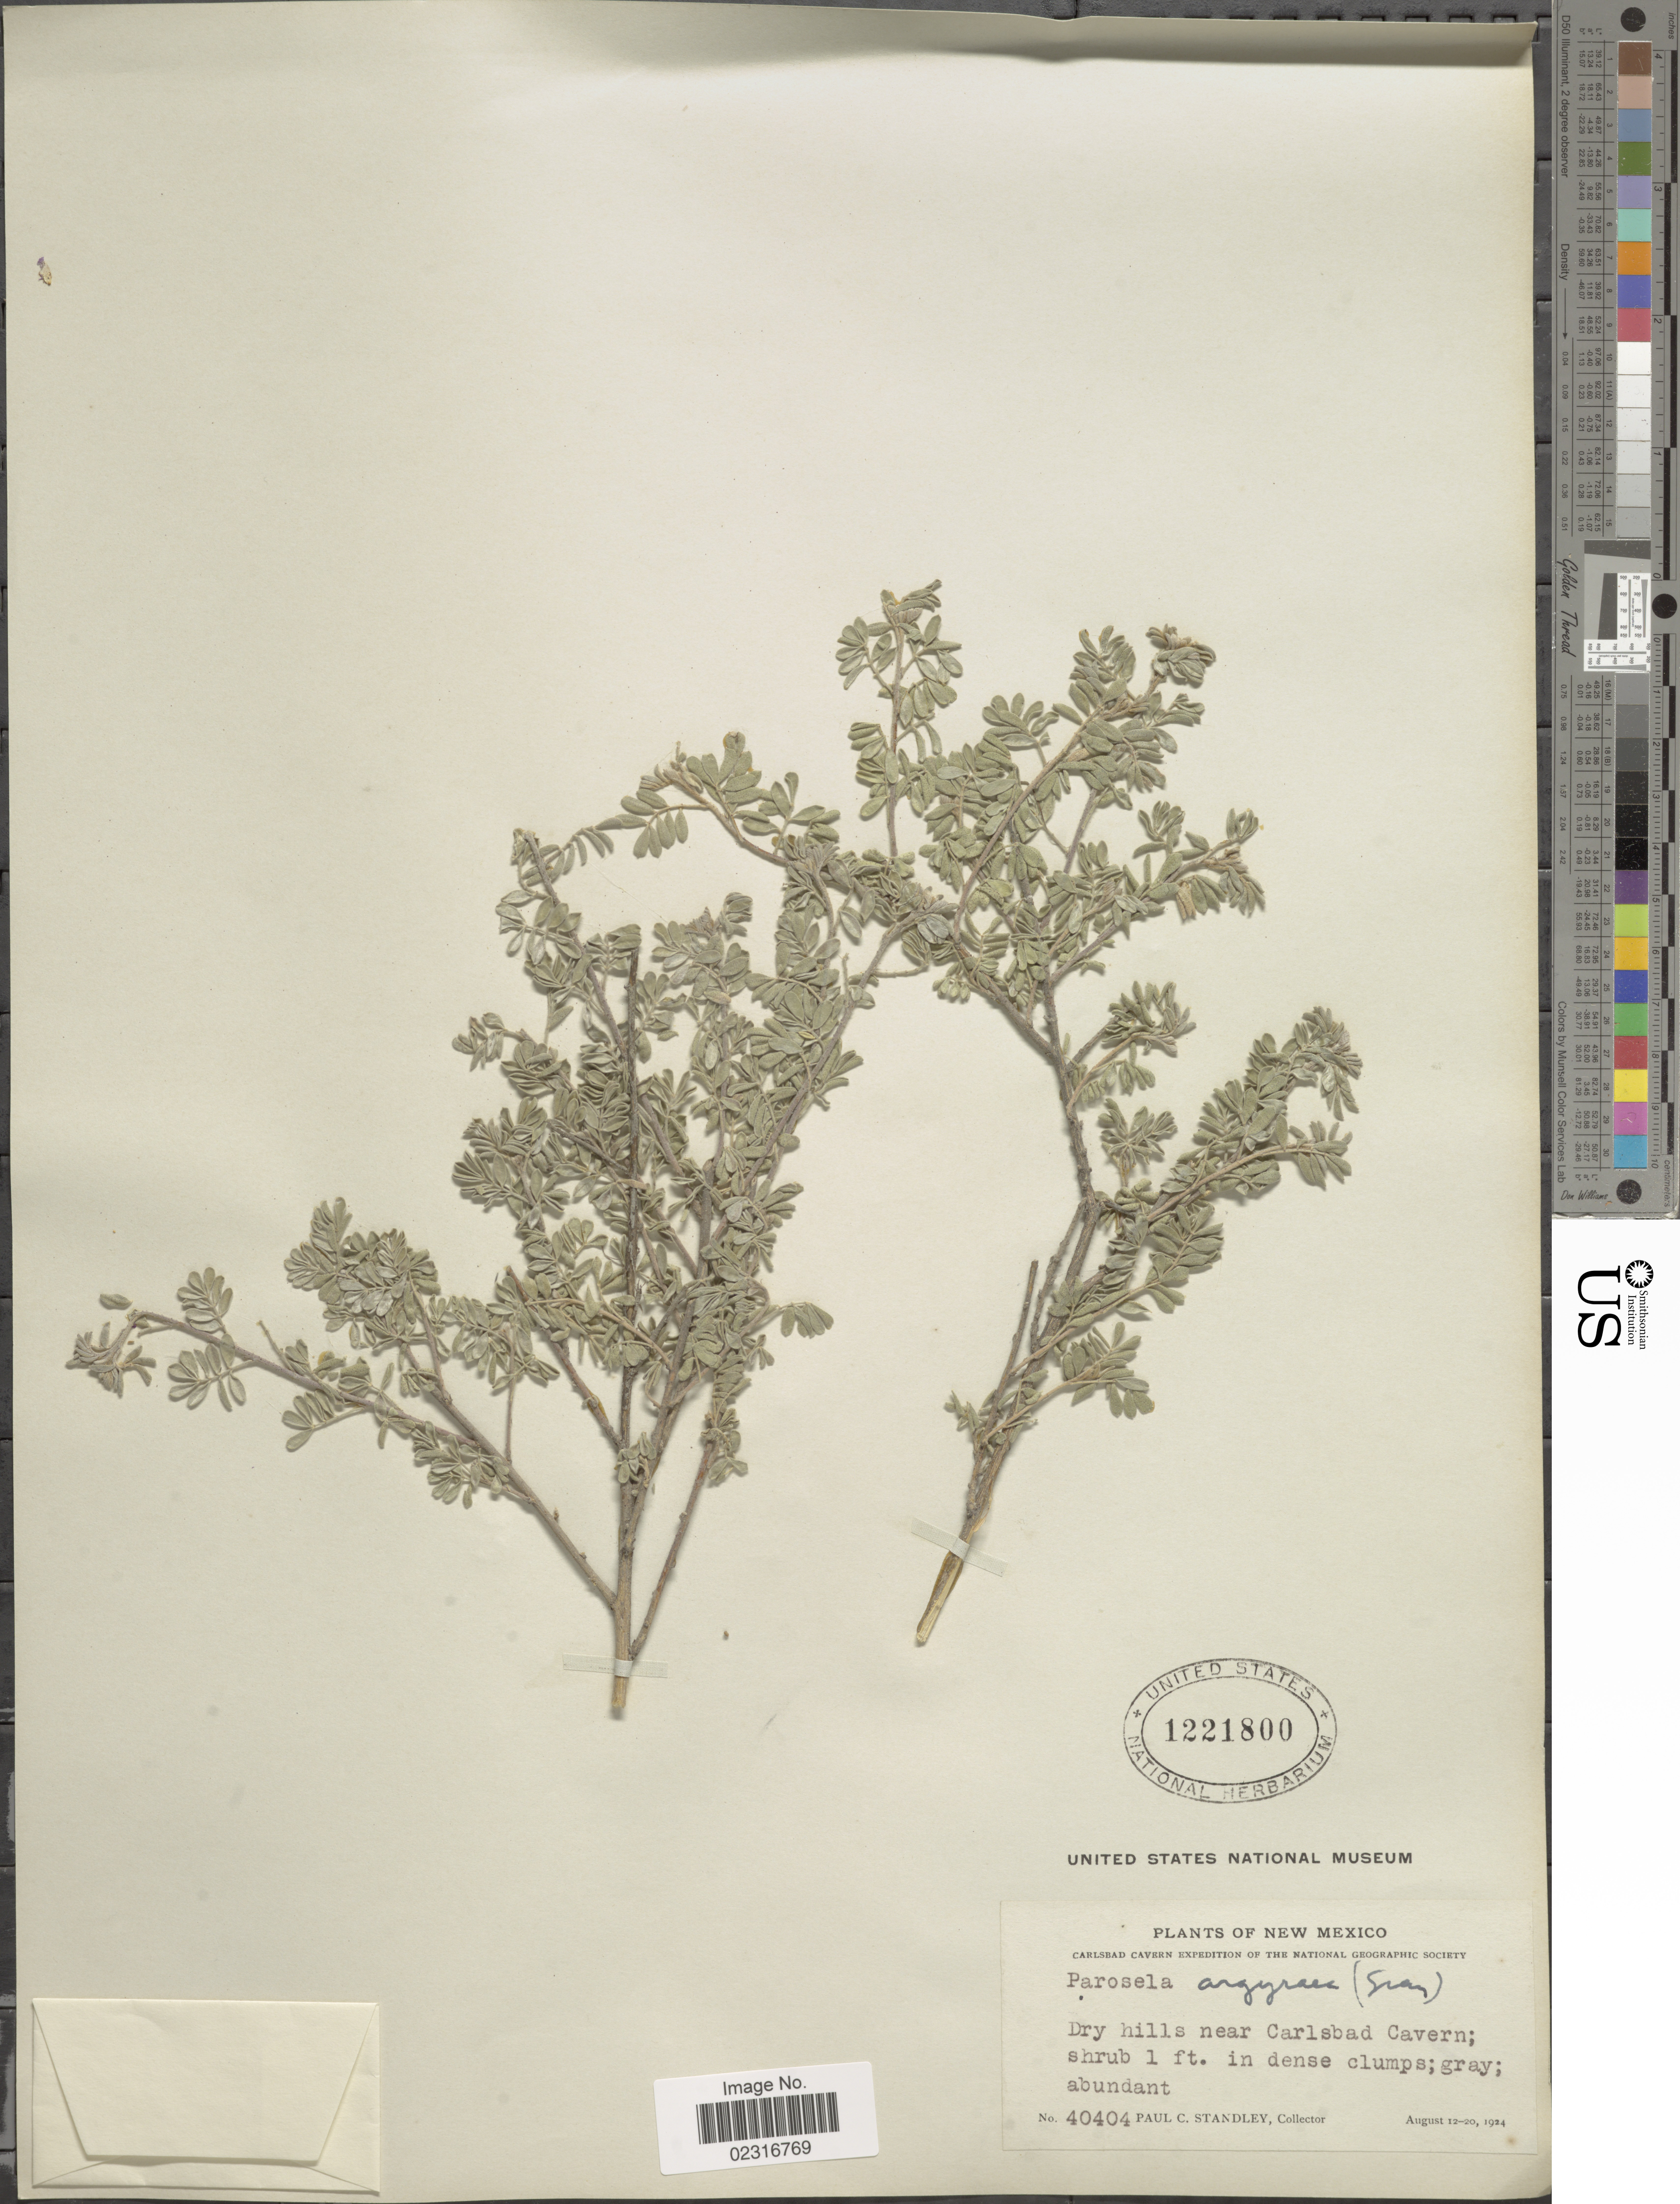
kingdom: Plantae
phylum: Tracheophyta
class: Magnoliopsida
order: Fabales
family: Fabaceae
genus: Dalea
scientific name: Dalea bicolor var. argyrea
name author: (A. Gray) Barneby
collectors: P. C. Standley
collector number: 40404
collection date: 1924-08-12/1924-08-20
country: United States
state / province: New Mexico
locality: Dry hills near Carlsbad Cavern.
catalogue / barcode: US 1221800